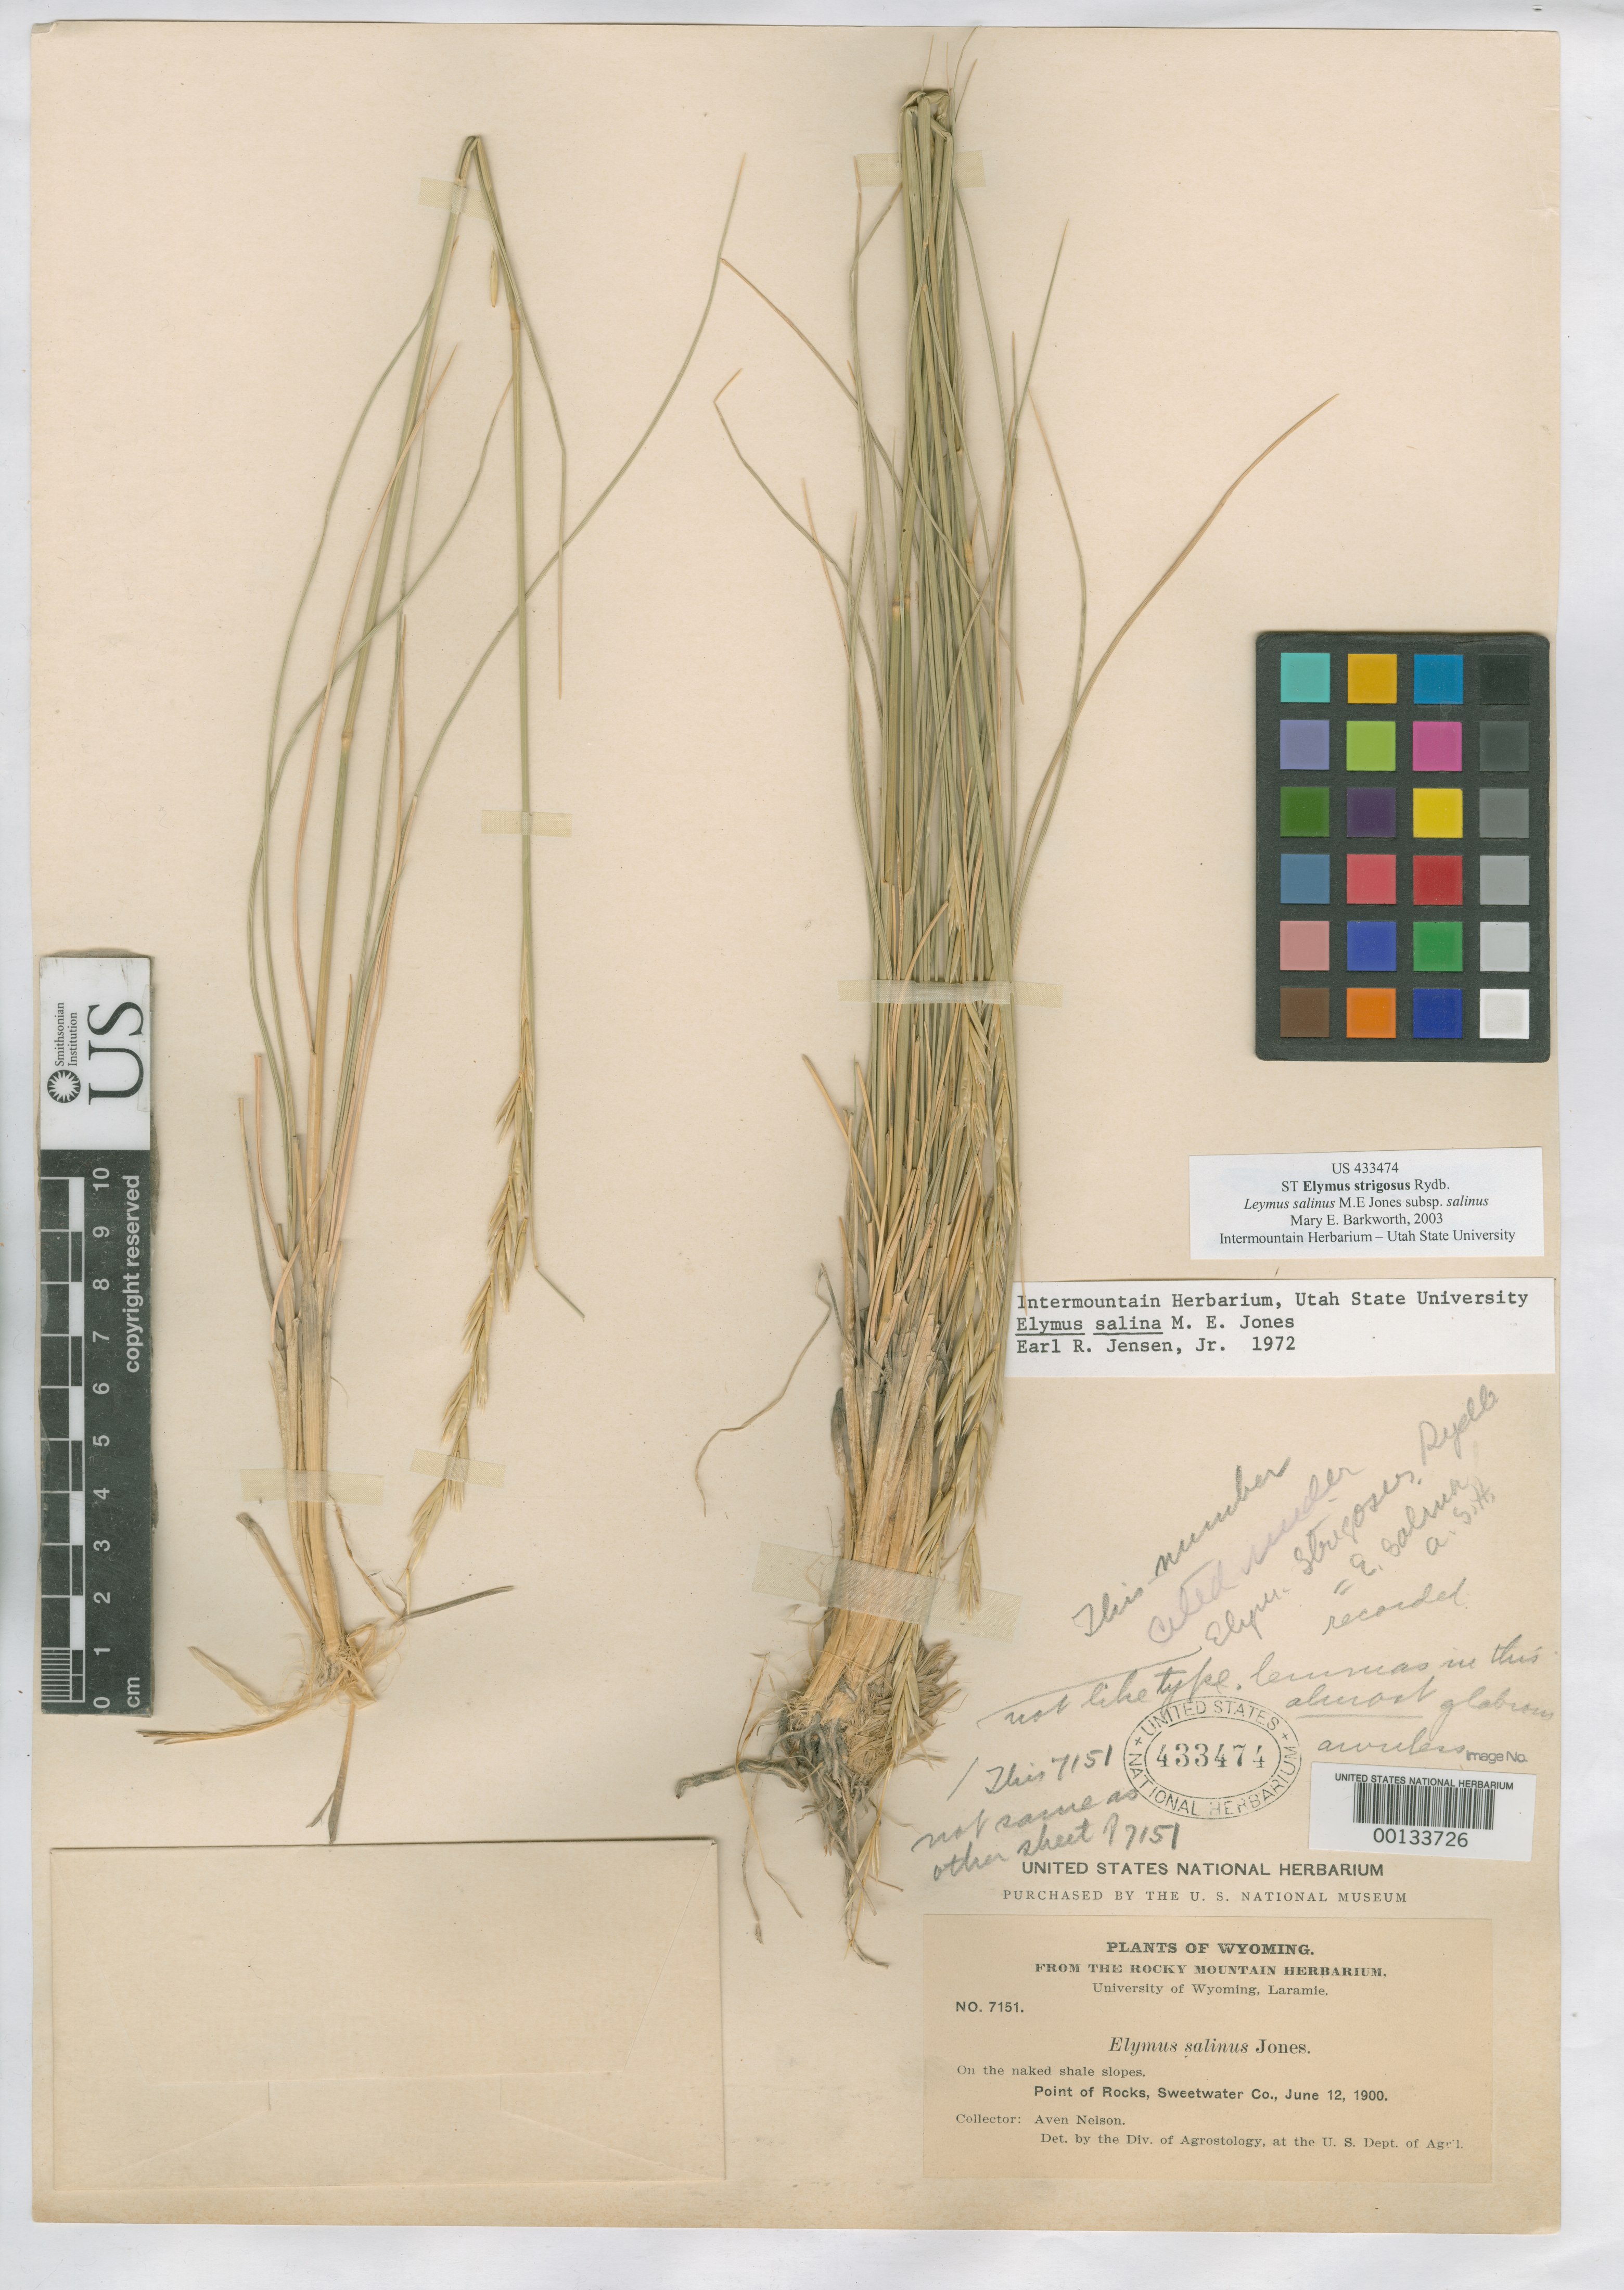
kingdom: Plantae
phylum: Tracheophyta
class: Liliopsida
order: Poales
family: Poaceae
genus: Elymus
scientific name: Elymus strigosus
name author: Rydb.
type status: Syntype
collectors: A. Nelson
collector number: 7151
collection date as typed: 12 Jun 1900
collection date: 1900-06-12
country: United States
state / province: Wyoming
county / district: Sweetwater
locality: Point of Rocks.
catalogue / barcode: US 433474